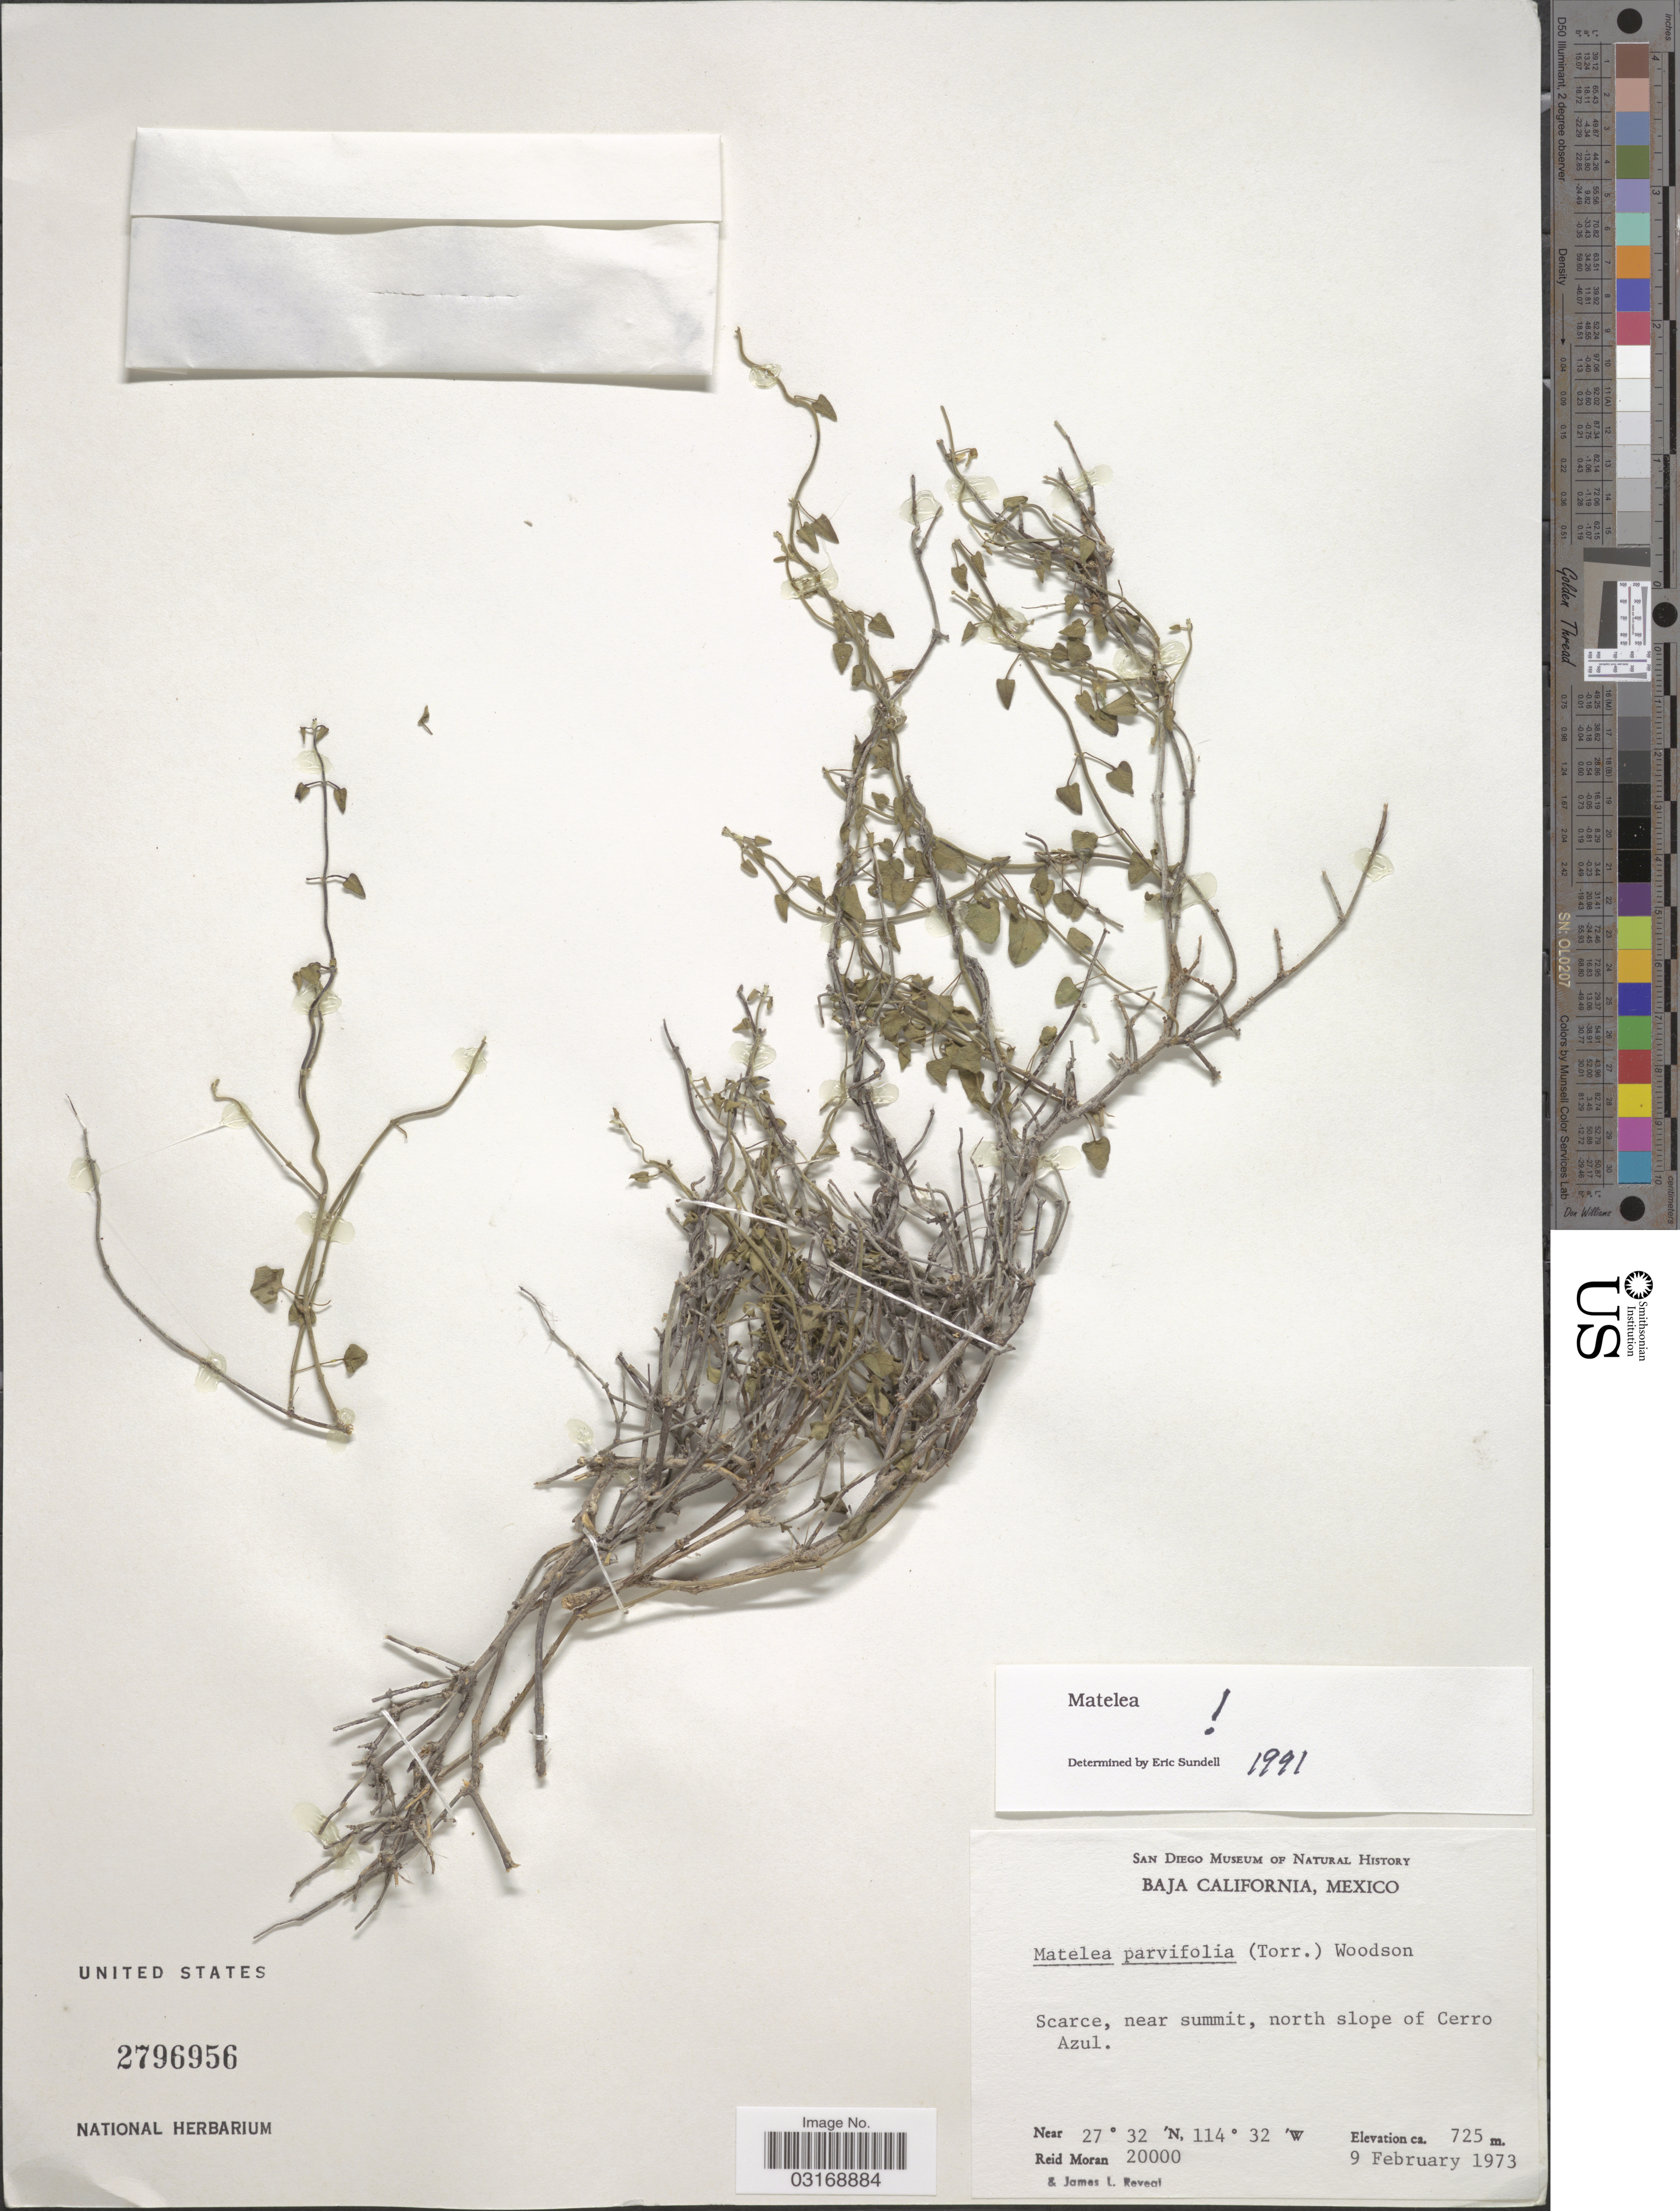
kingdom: Plantae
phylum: Tracheophyta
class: Magnoliopsida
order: Gentianales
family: Apocynaceae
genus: Matelea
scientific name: Matelea sp.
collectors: R. V. Moran & J. L. Reveal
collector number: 20000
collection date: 1973-02-09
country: Mexico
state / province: Baja California Sur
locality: Scarce, near summit, north slope of Cerro Azul.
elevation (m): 725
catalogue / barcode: US 2796956